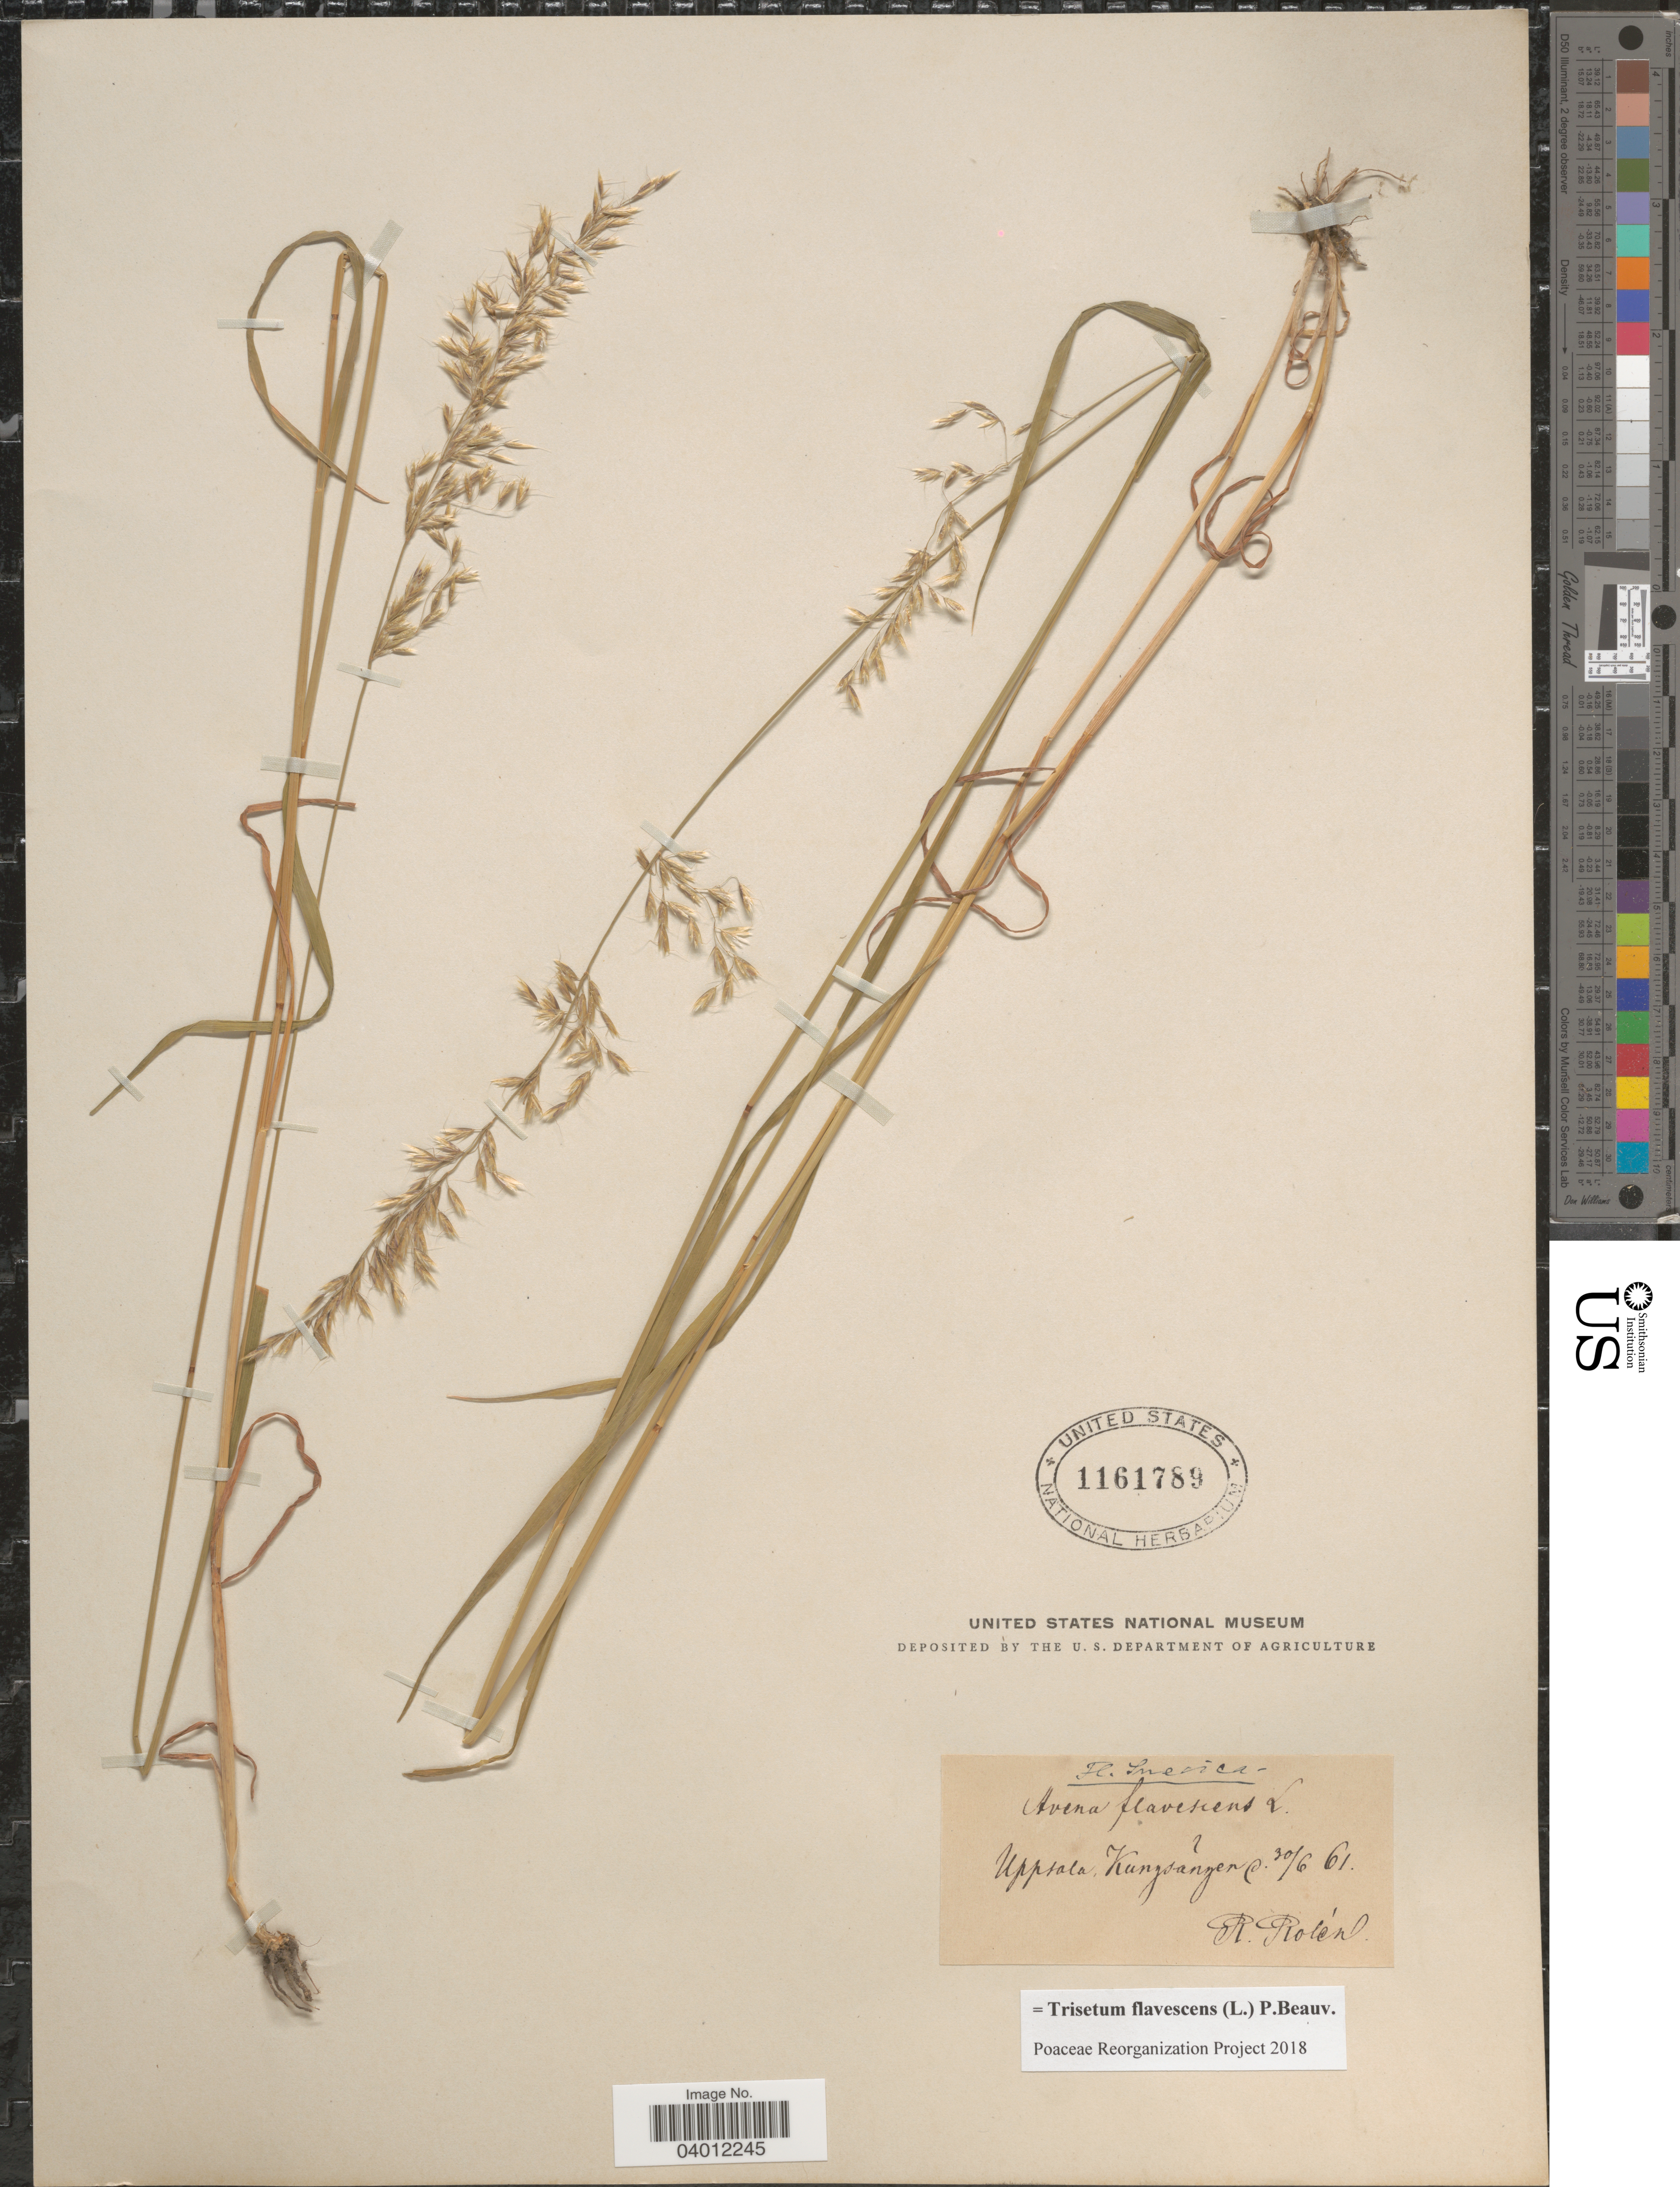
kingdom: Plantae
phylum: Tracheophyta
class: Liliopsida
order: Poales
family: Poaceae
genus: Trisetum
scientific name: Trisetum flavescens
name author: (L.) P. Beauv.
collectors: R. Rolen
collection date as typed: Transcribed d/m/y: 30/6/61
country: Sweden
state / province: Uppsala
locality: Suecica. Uppsala. Kungsangen.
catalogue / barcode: US 1161789